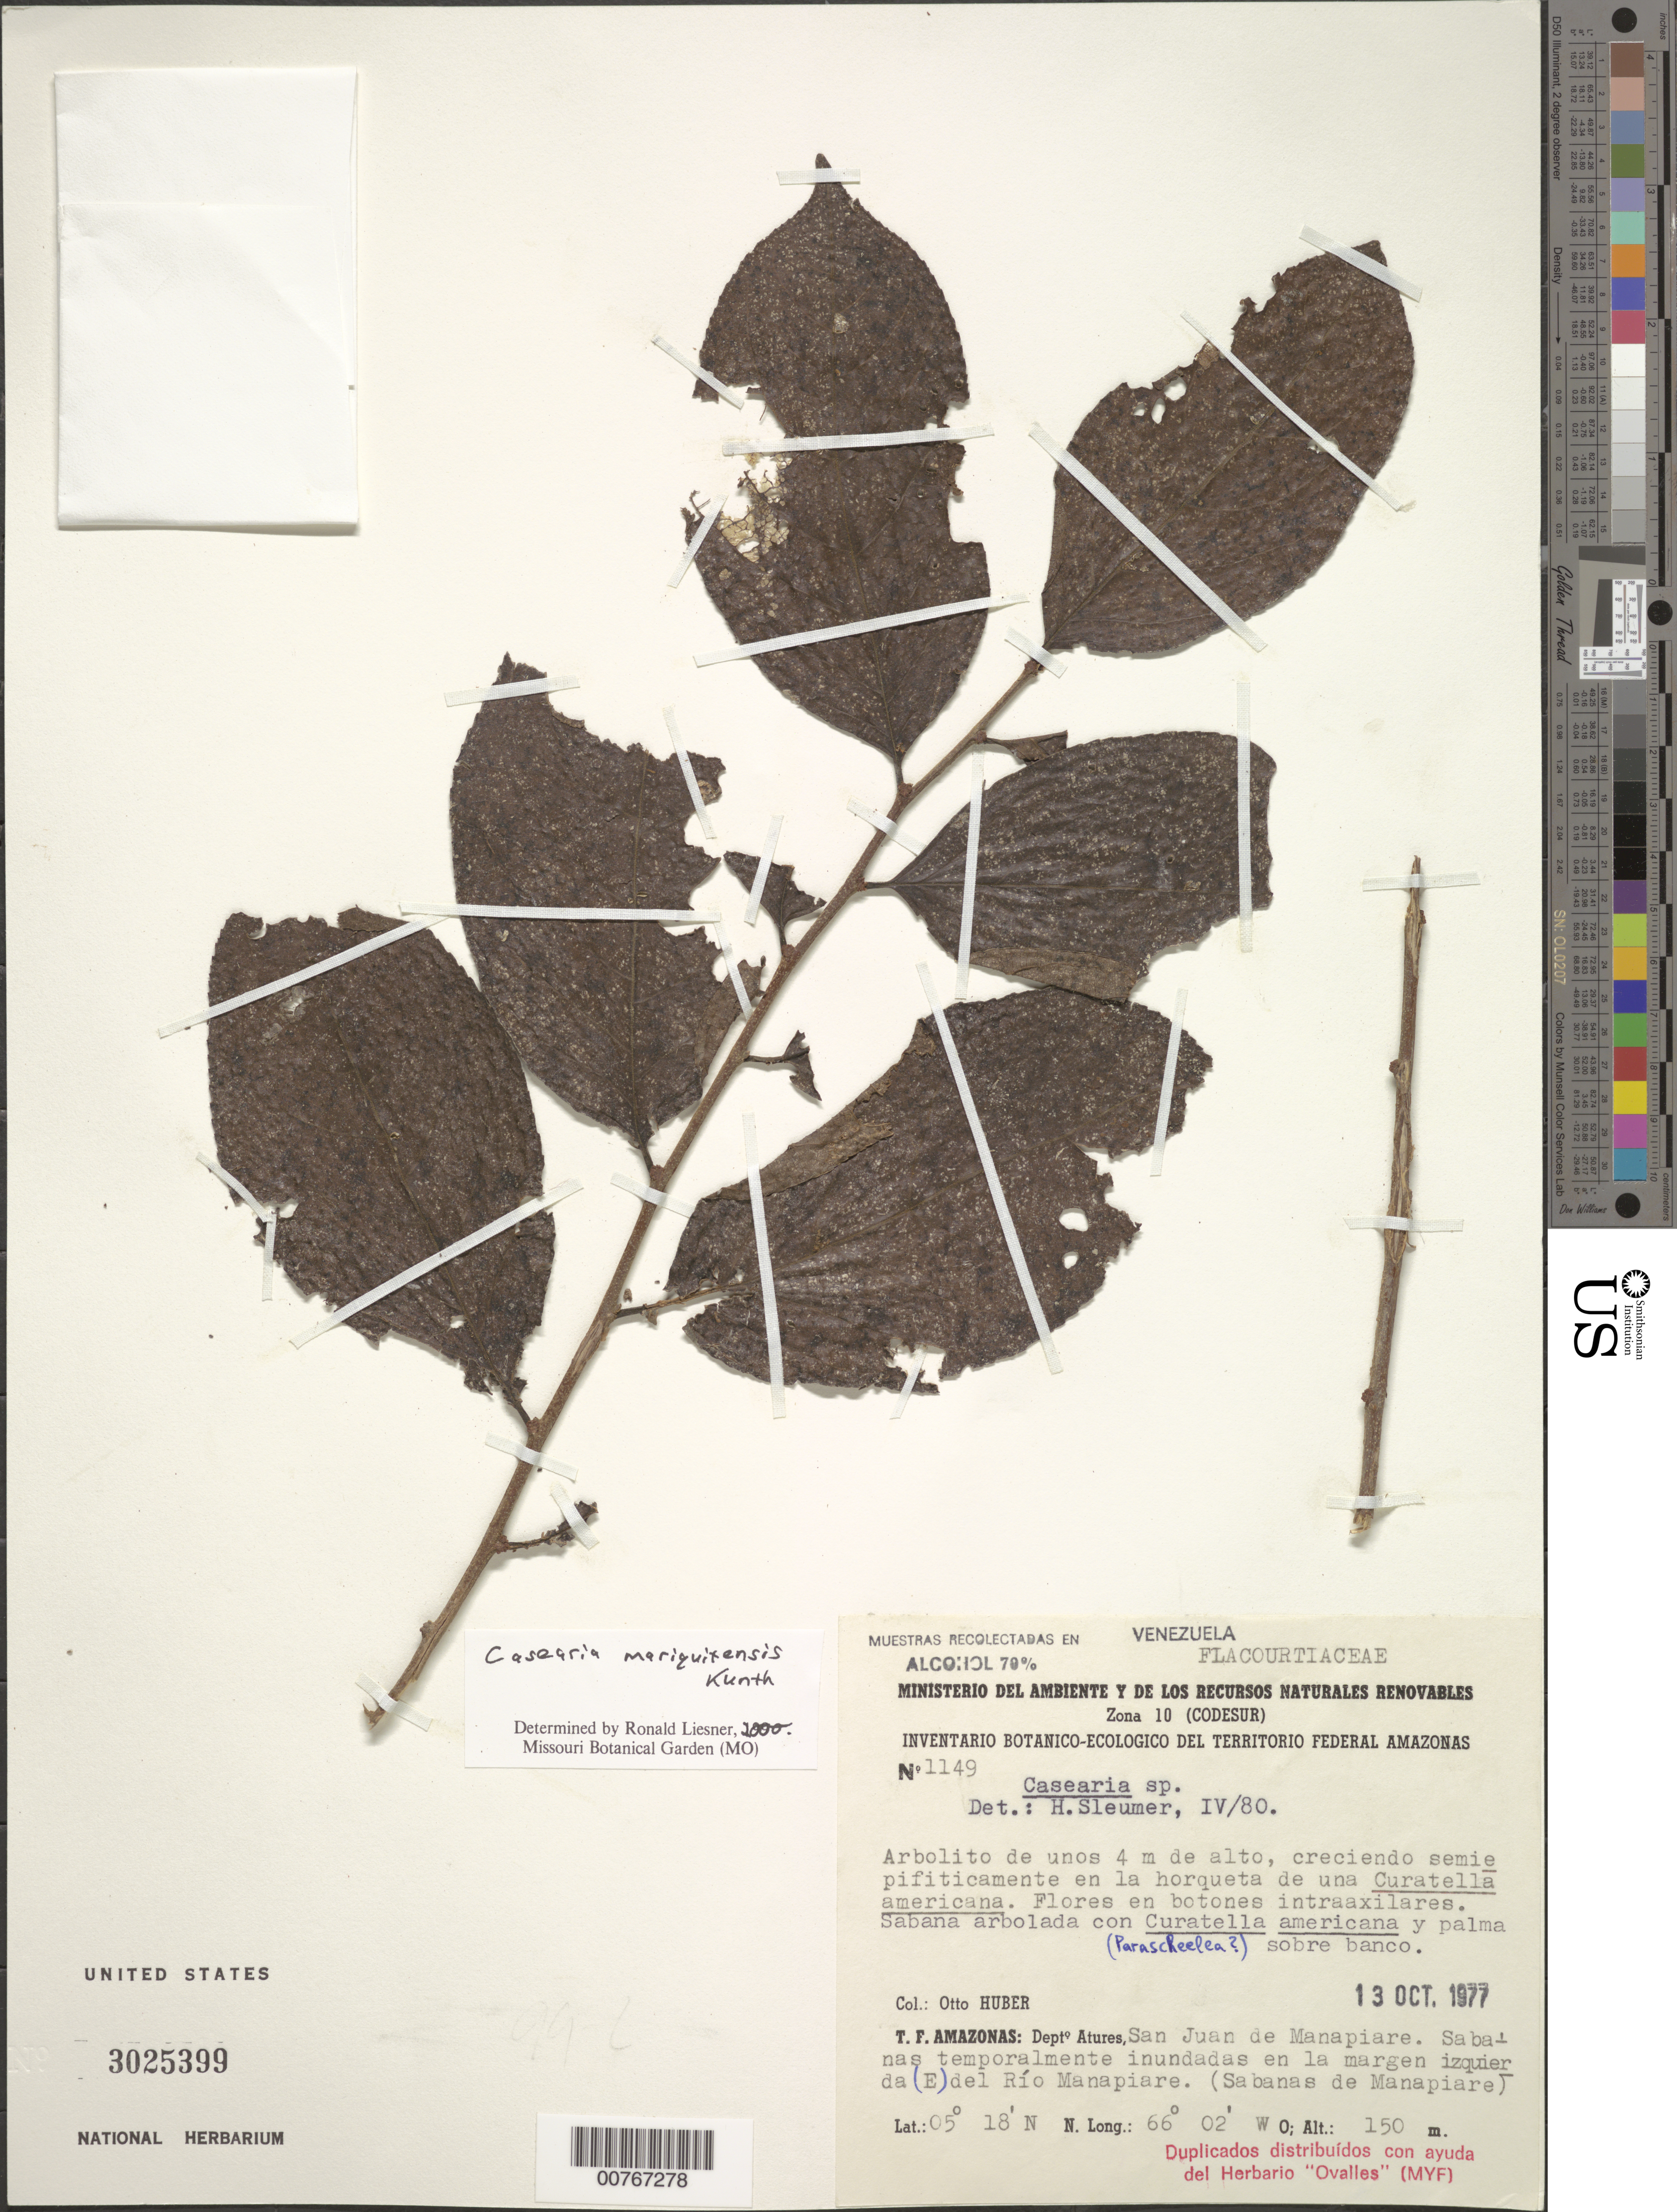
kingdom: Plantae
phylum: Tracheophyta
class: Magnoliopsida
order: Malpighiales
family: Salicaceae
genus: Casearia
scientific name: Casearia mariquitensis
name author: Kunth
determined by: Liesner, R. L.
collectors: O. Huber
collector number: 1149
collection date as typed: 13-Oct-77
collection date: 1977-10-13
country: Venezuela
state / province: Amazonas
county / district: Atures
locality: San Juan de Manapiare, Campamento MARNR-Codesur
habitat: Creciendo semiepifiticamente en la horqueta de una Curatella americana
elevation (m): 150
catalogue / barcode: US 3025399